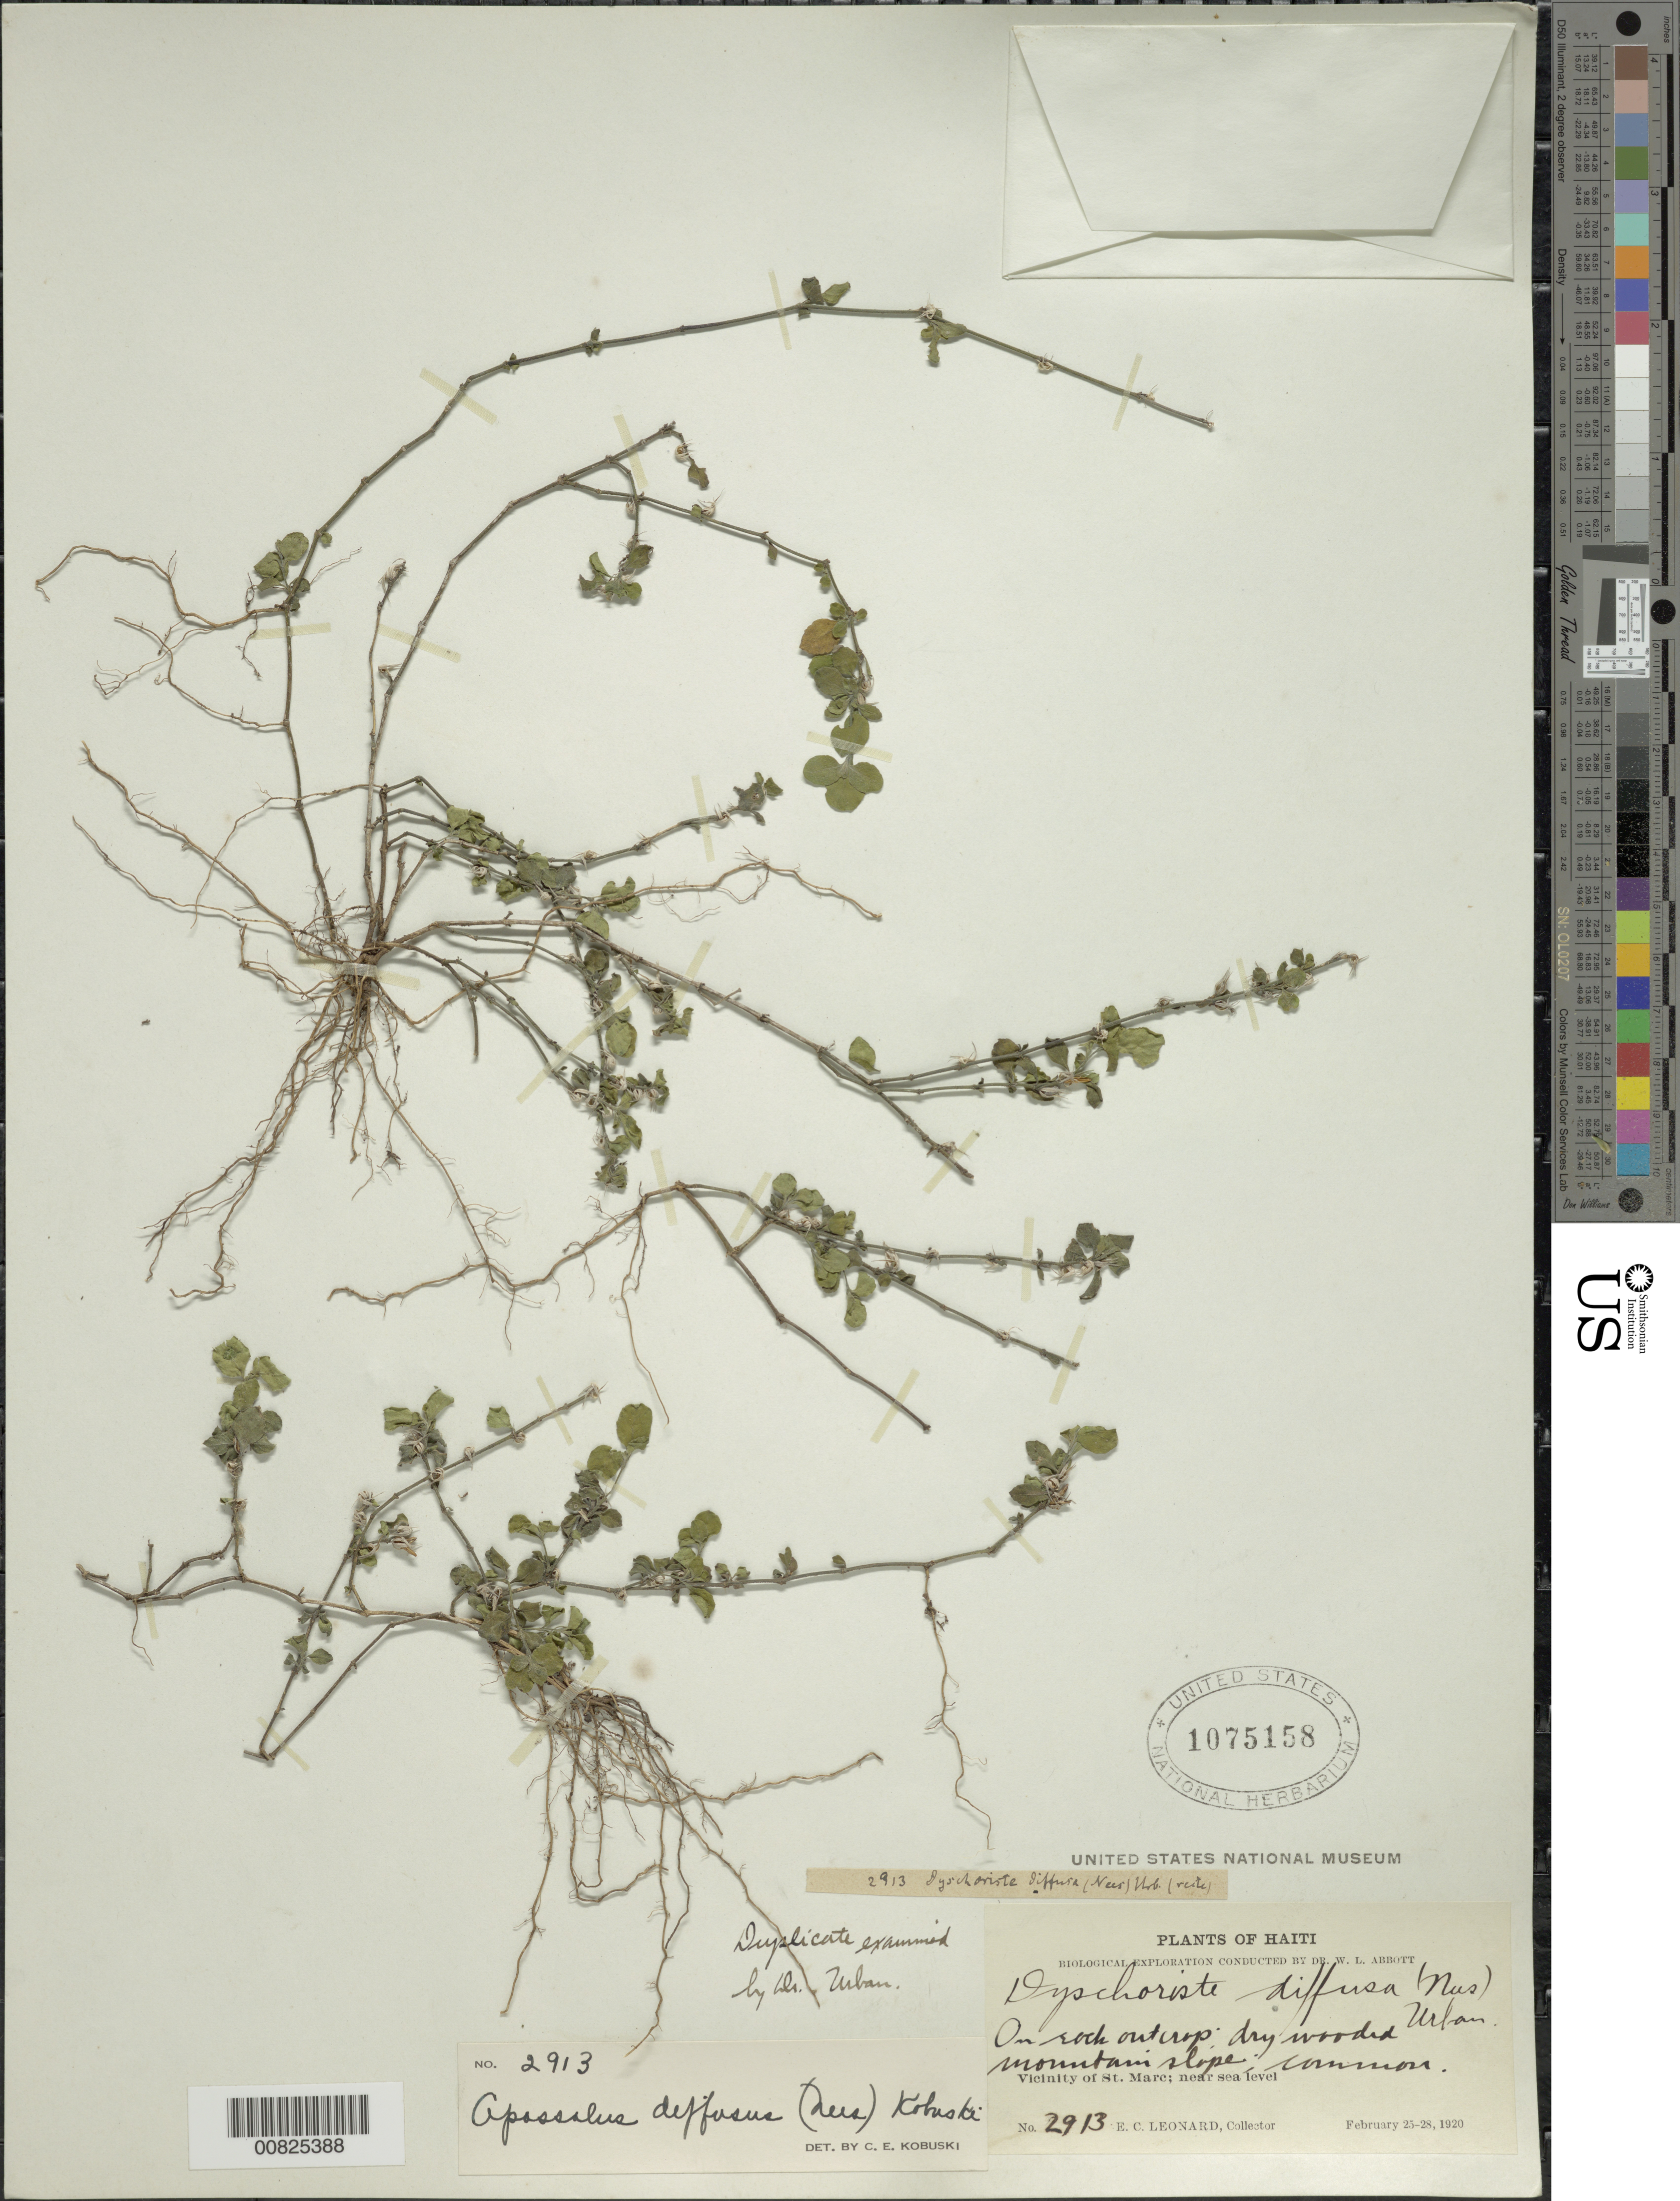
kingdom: Plantae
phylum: Tracheophyta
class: Magnoliopsida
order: Lamiales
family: Acanthaceae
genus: Apassalus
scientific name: Apassalus diffusus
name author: (Nees) Kobuski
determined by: Kobuski, C. E.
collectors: E. C. Leonard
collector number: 2913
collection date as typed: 25 Feb 1920 to 28 Feb 1920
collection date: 1920-02-25/1920-02-28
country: Haiti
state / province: Artibonite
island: Hispaniola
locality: Vicinity of St. Marc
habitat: On rock outcrop on dry wooded mountain slope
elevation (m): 0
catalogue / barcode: US 1075158